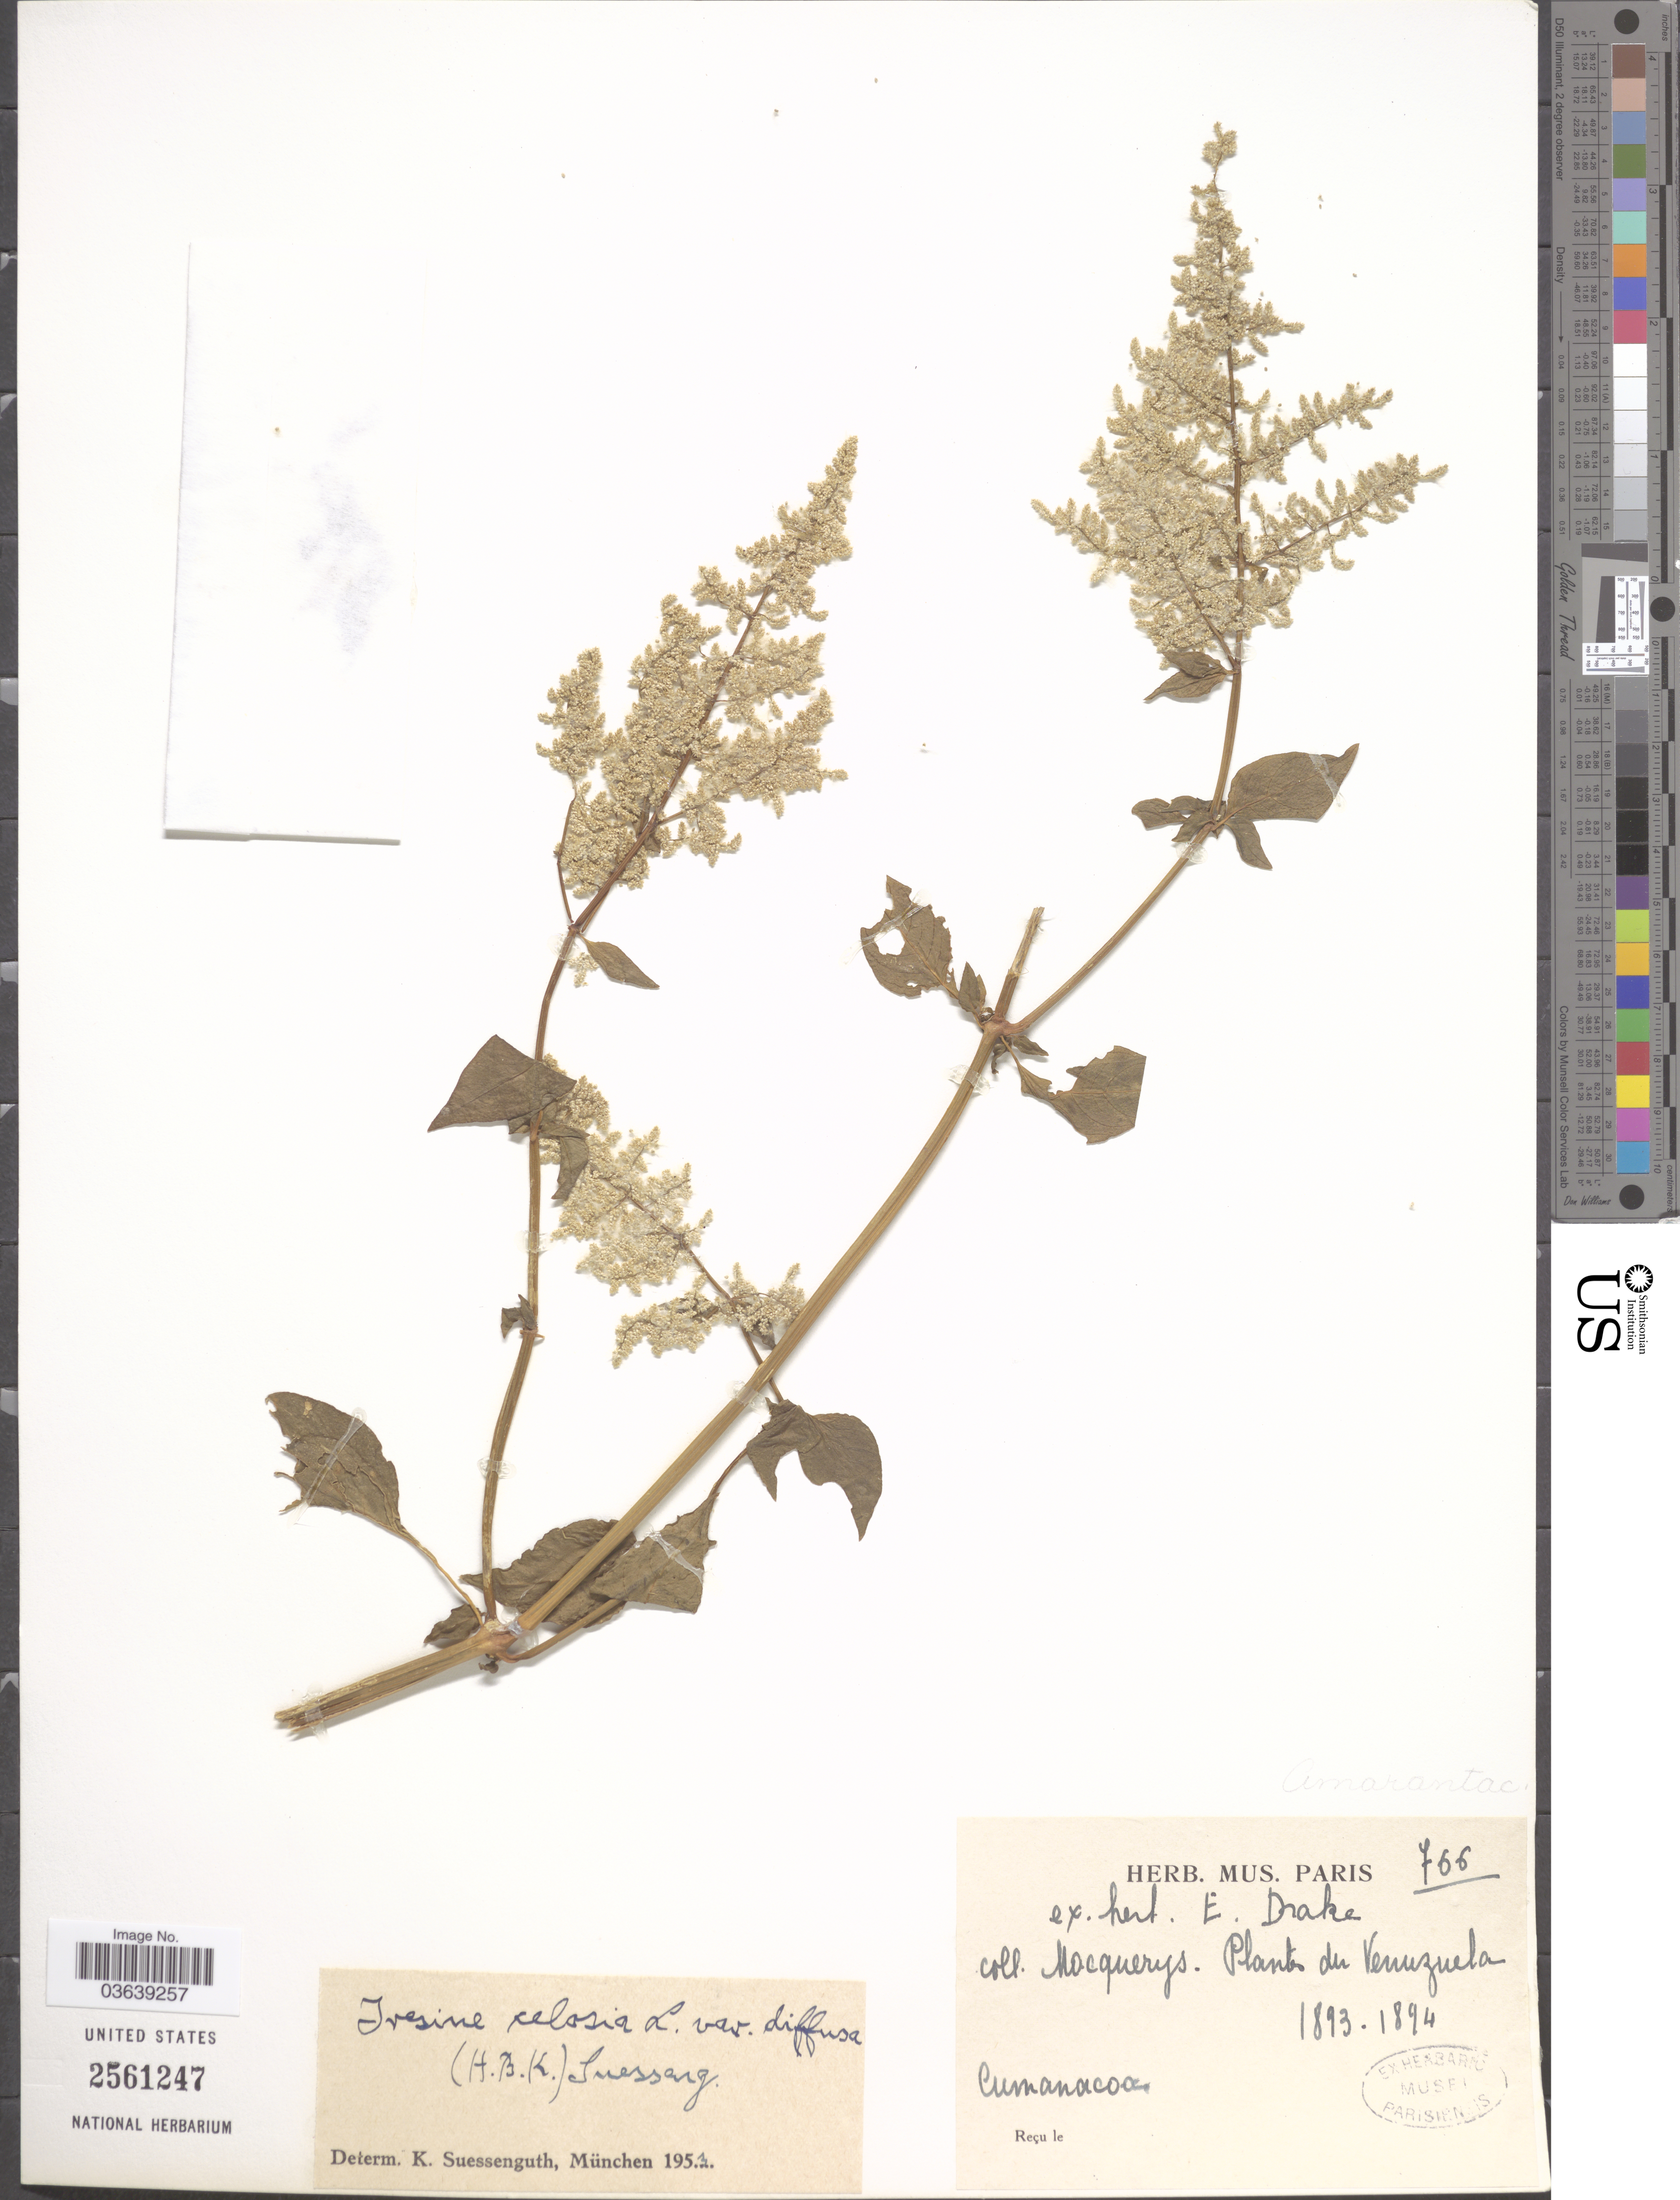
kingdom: Plantae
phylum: Tracheophyta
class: Magnoliopsida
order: Caryophyllales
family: Amaranthaceae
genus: Iresine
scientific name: Iresine celosia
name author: L.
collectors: A. Mocquerys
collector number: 766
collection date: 1893/1894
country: Venezuela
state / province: Sucre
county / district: Montes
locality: Cumanacoa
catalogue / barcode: US 2561247